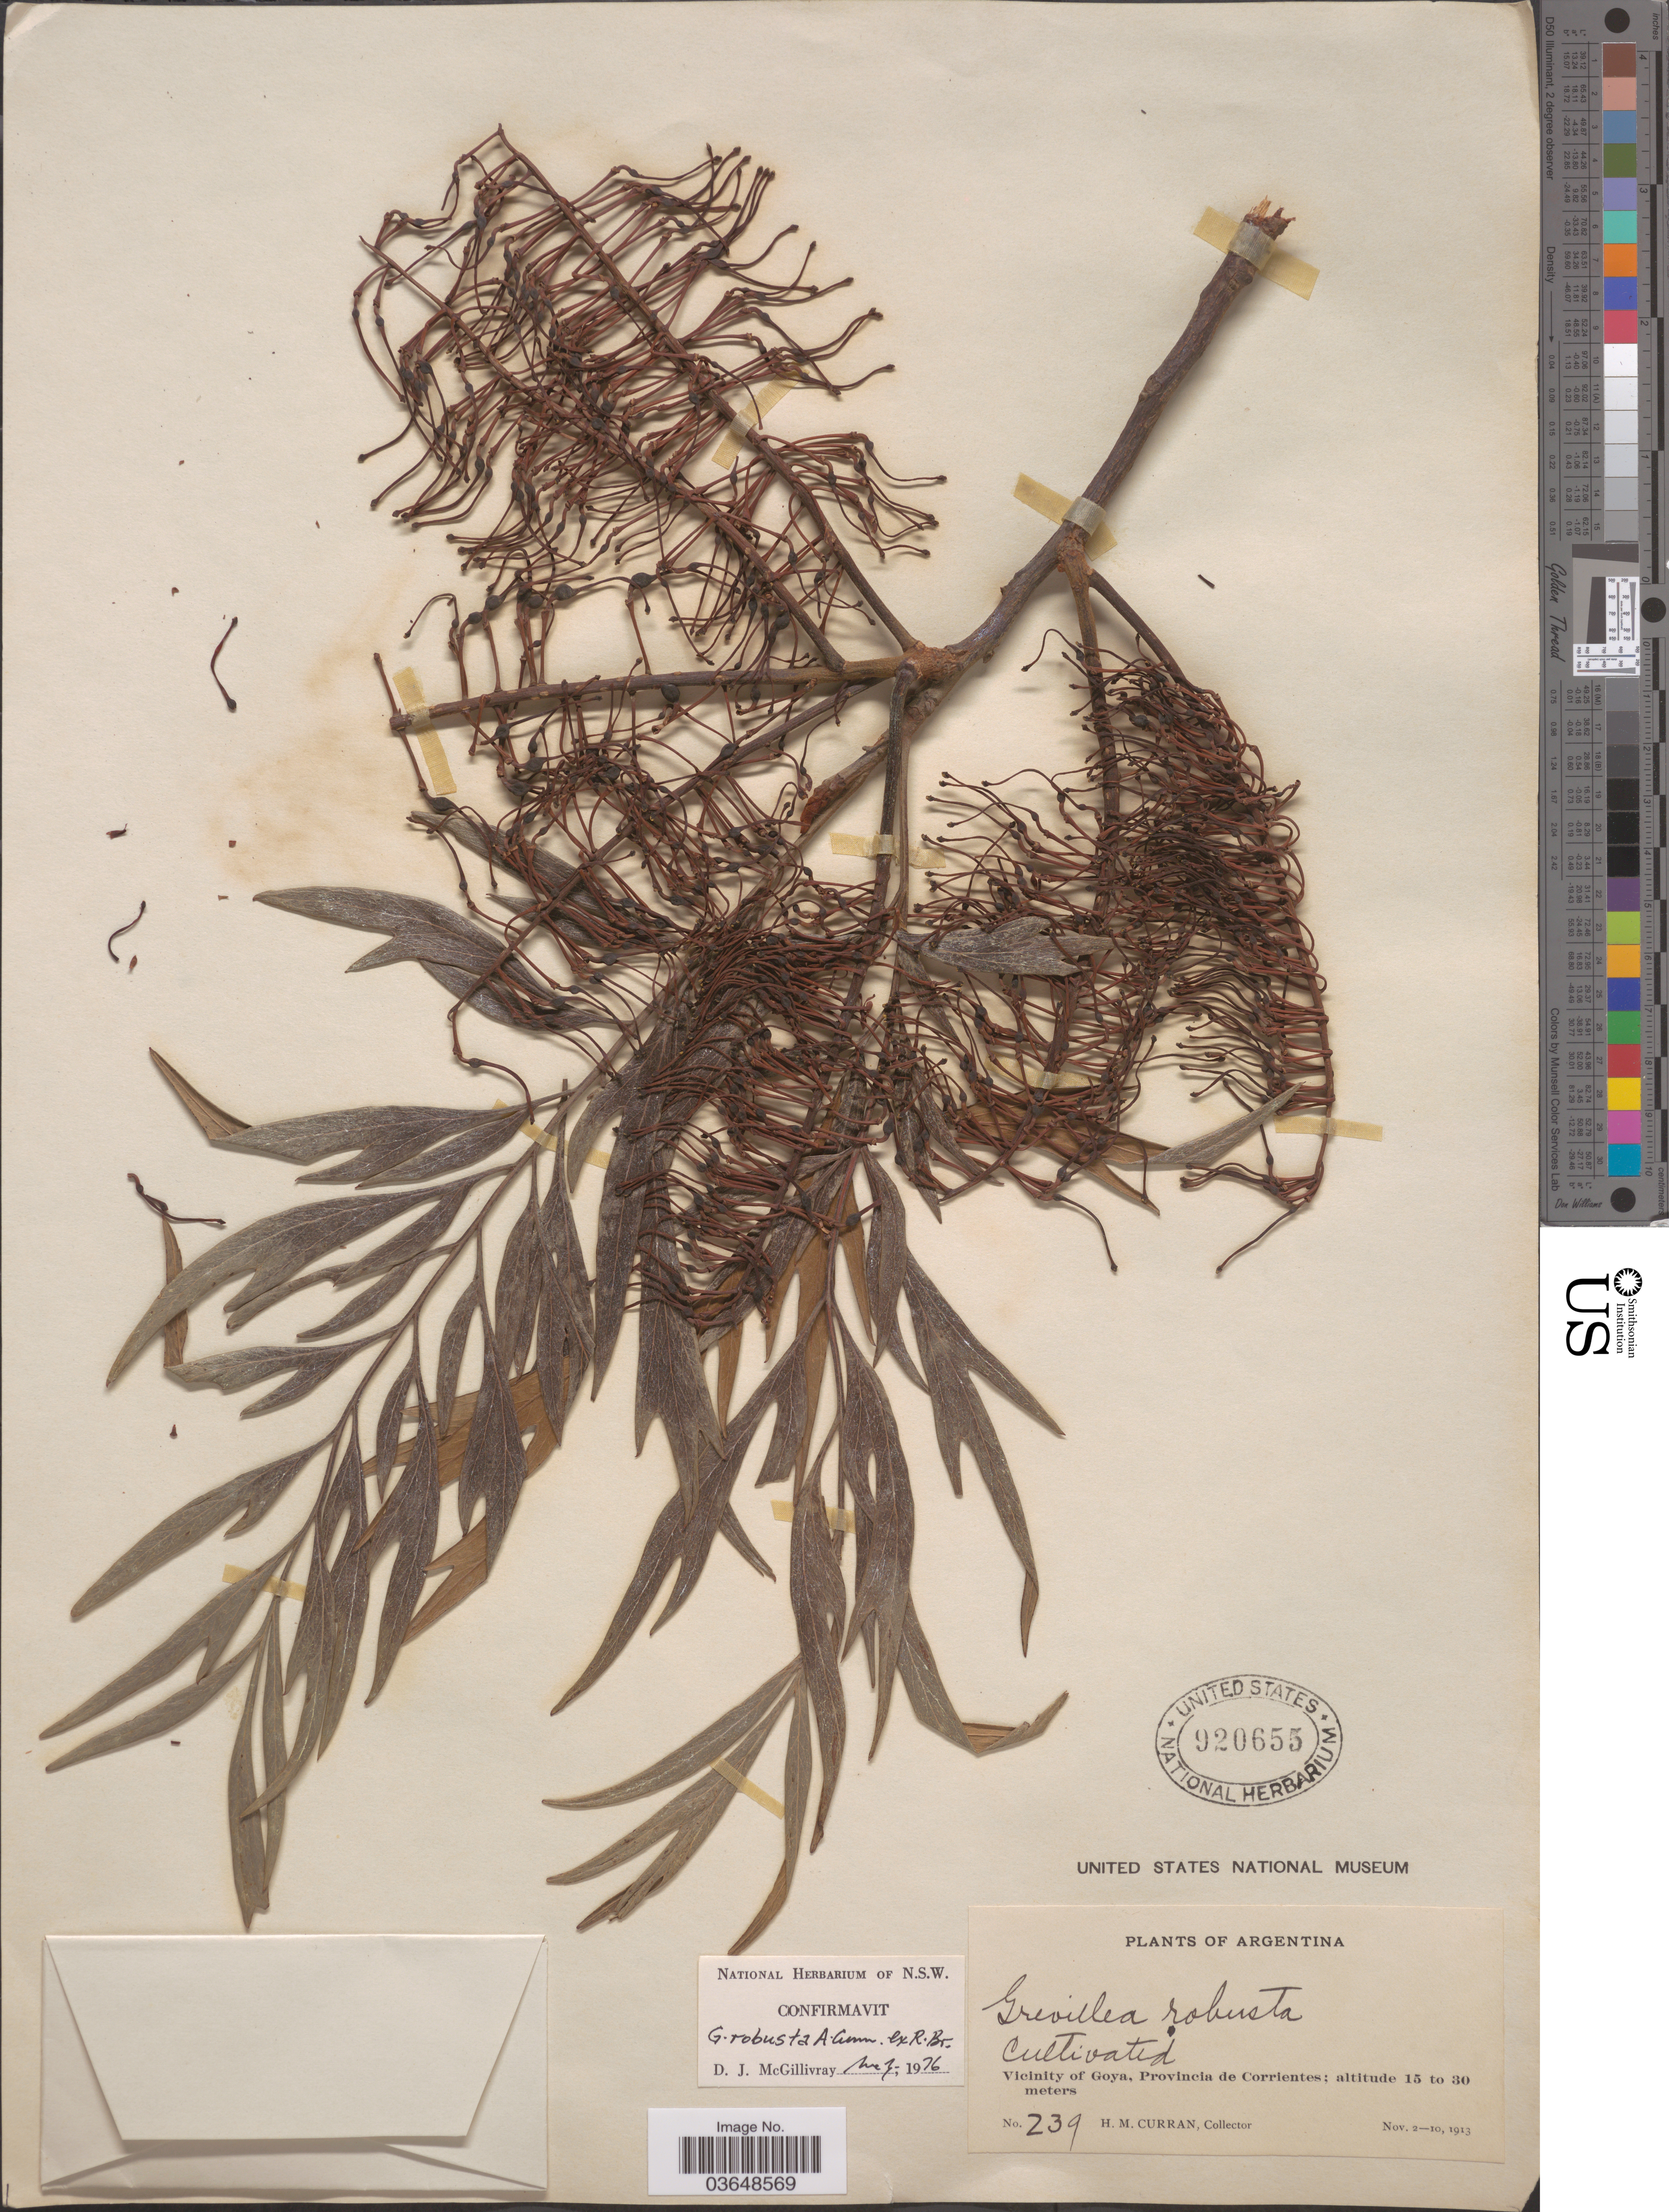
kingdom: Plantae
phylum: Tracheophyta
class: Magnoliopsida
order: Proteales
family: Proteaceae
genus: Grevillea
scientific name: Grevillea robusta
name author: A. Cunn.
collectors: H. M. Curran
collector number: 239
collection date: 1913-11-02/1913-11-10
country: Argentina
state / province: Corrientes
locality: Vicinity of Goya.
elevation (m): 15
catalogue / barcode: US 920655